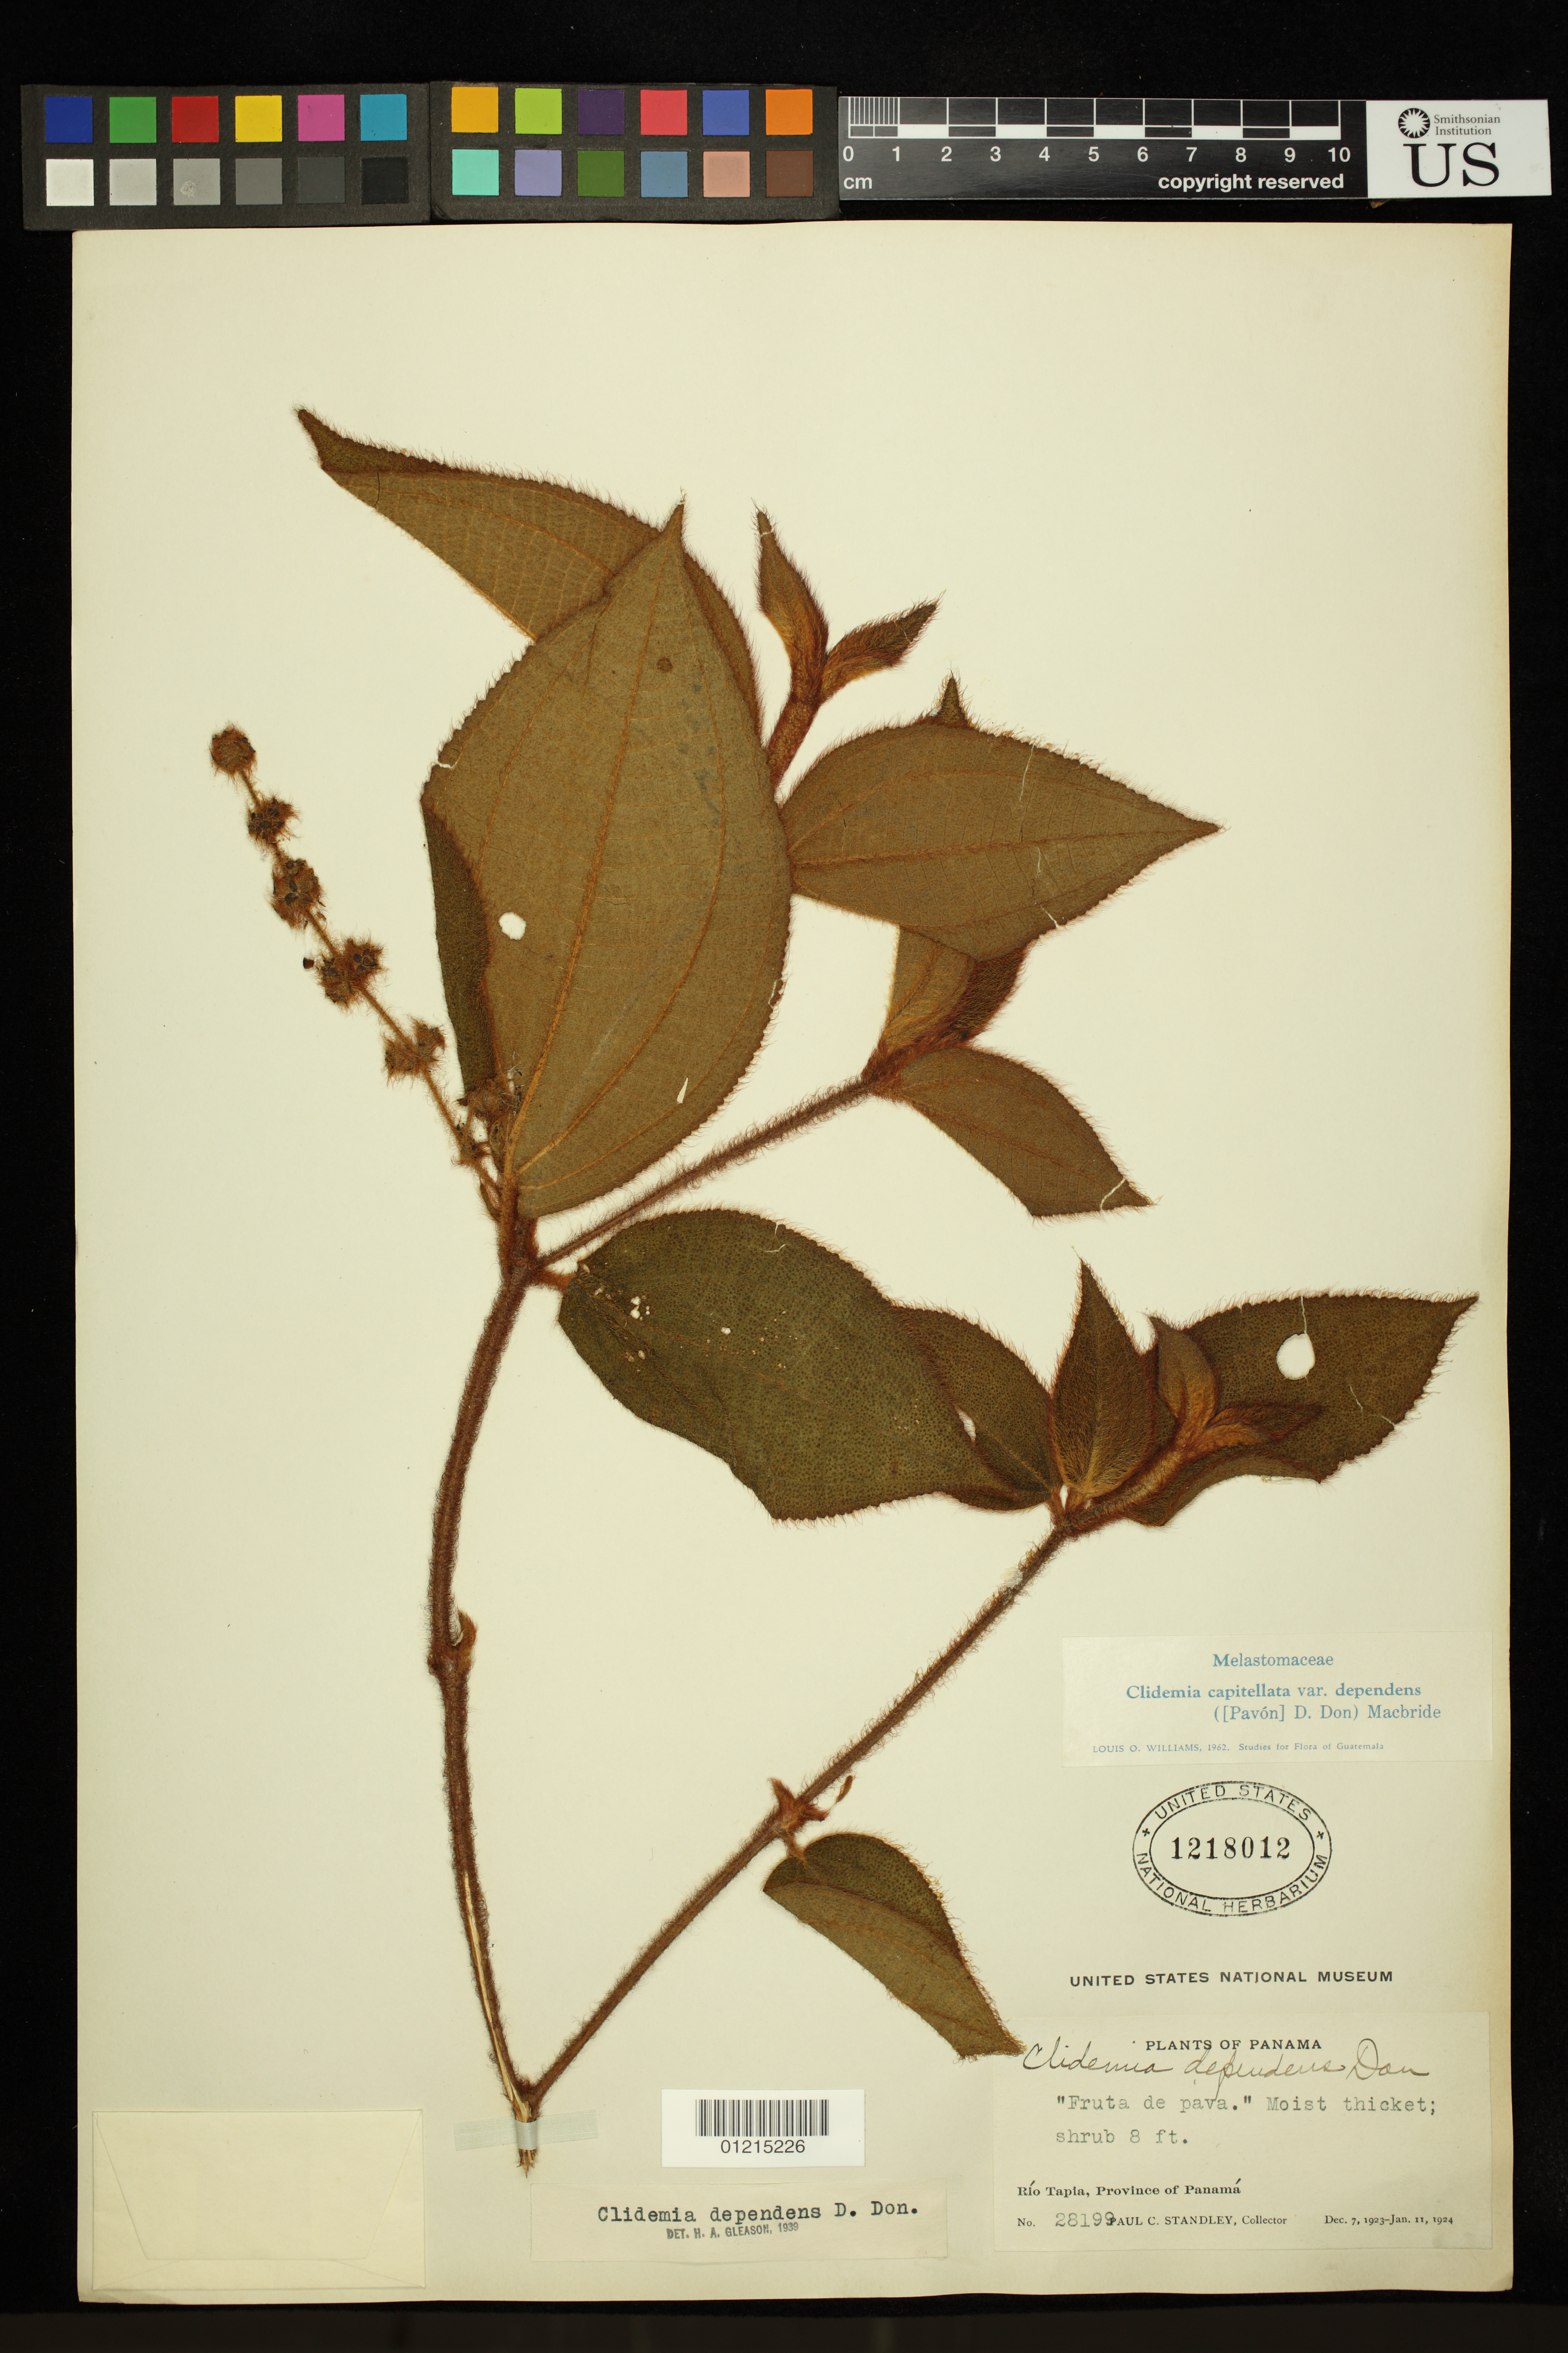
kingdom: Plantae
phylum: Tracheophyta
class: Magnoliopsida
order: Myrtales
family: Melastomataceae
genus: Clidemia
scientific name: Clidemia dependens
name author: D. Don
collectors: P. C. Standley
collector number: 28199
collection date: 1923-12-07/1924-01-11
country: Panama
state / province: Panamá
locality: Rio Tapia.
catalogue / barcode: US 1218012